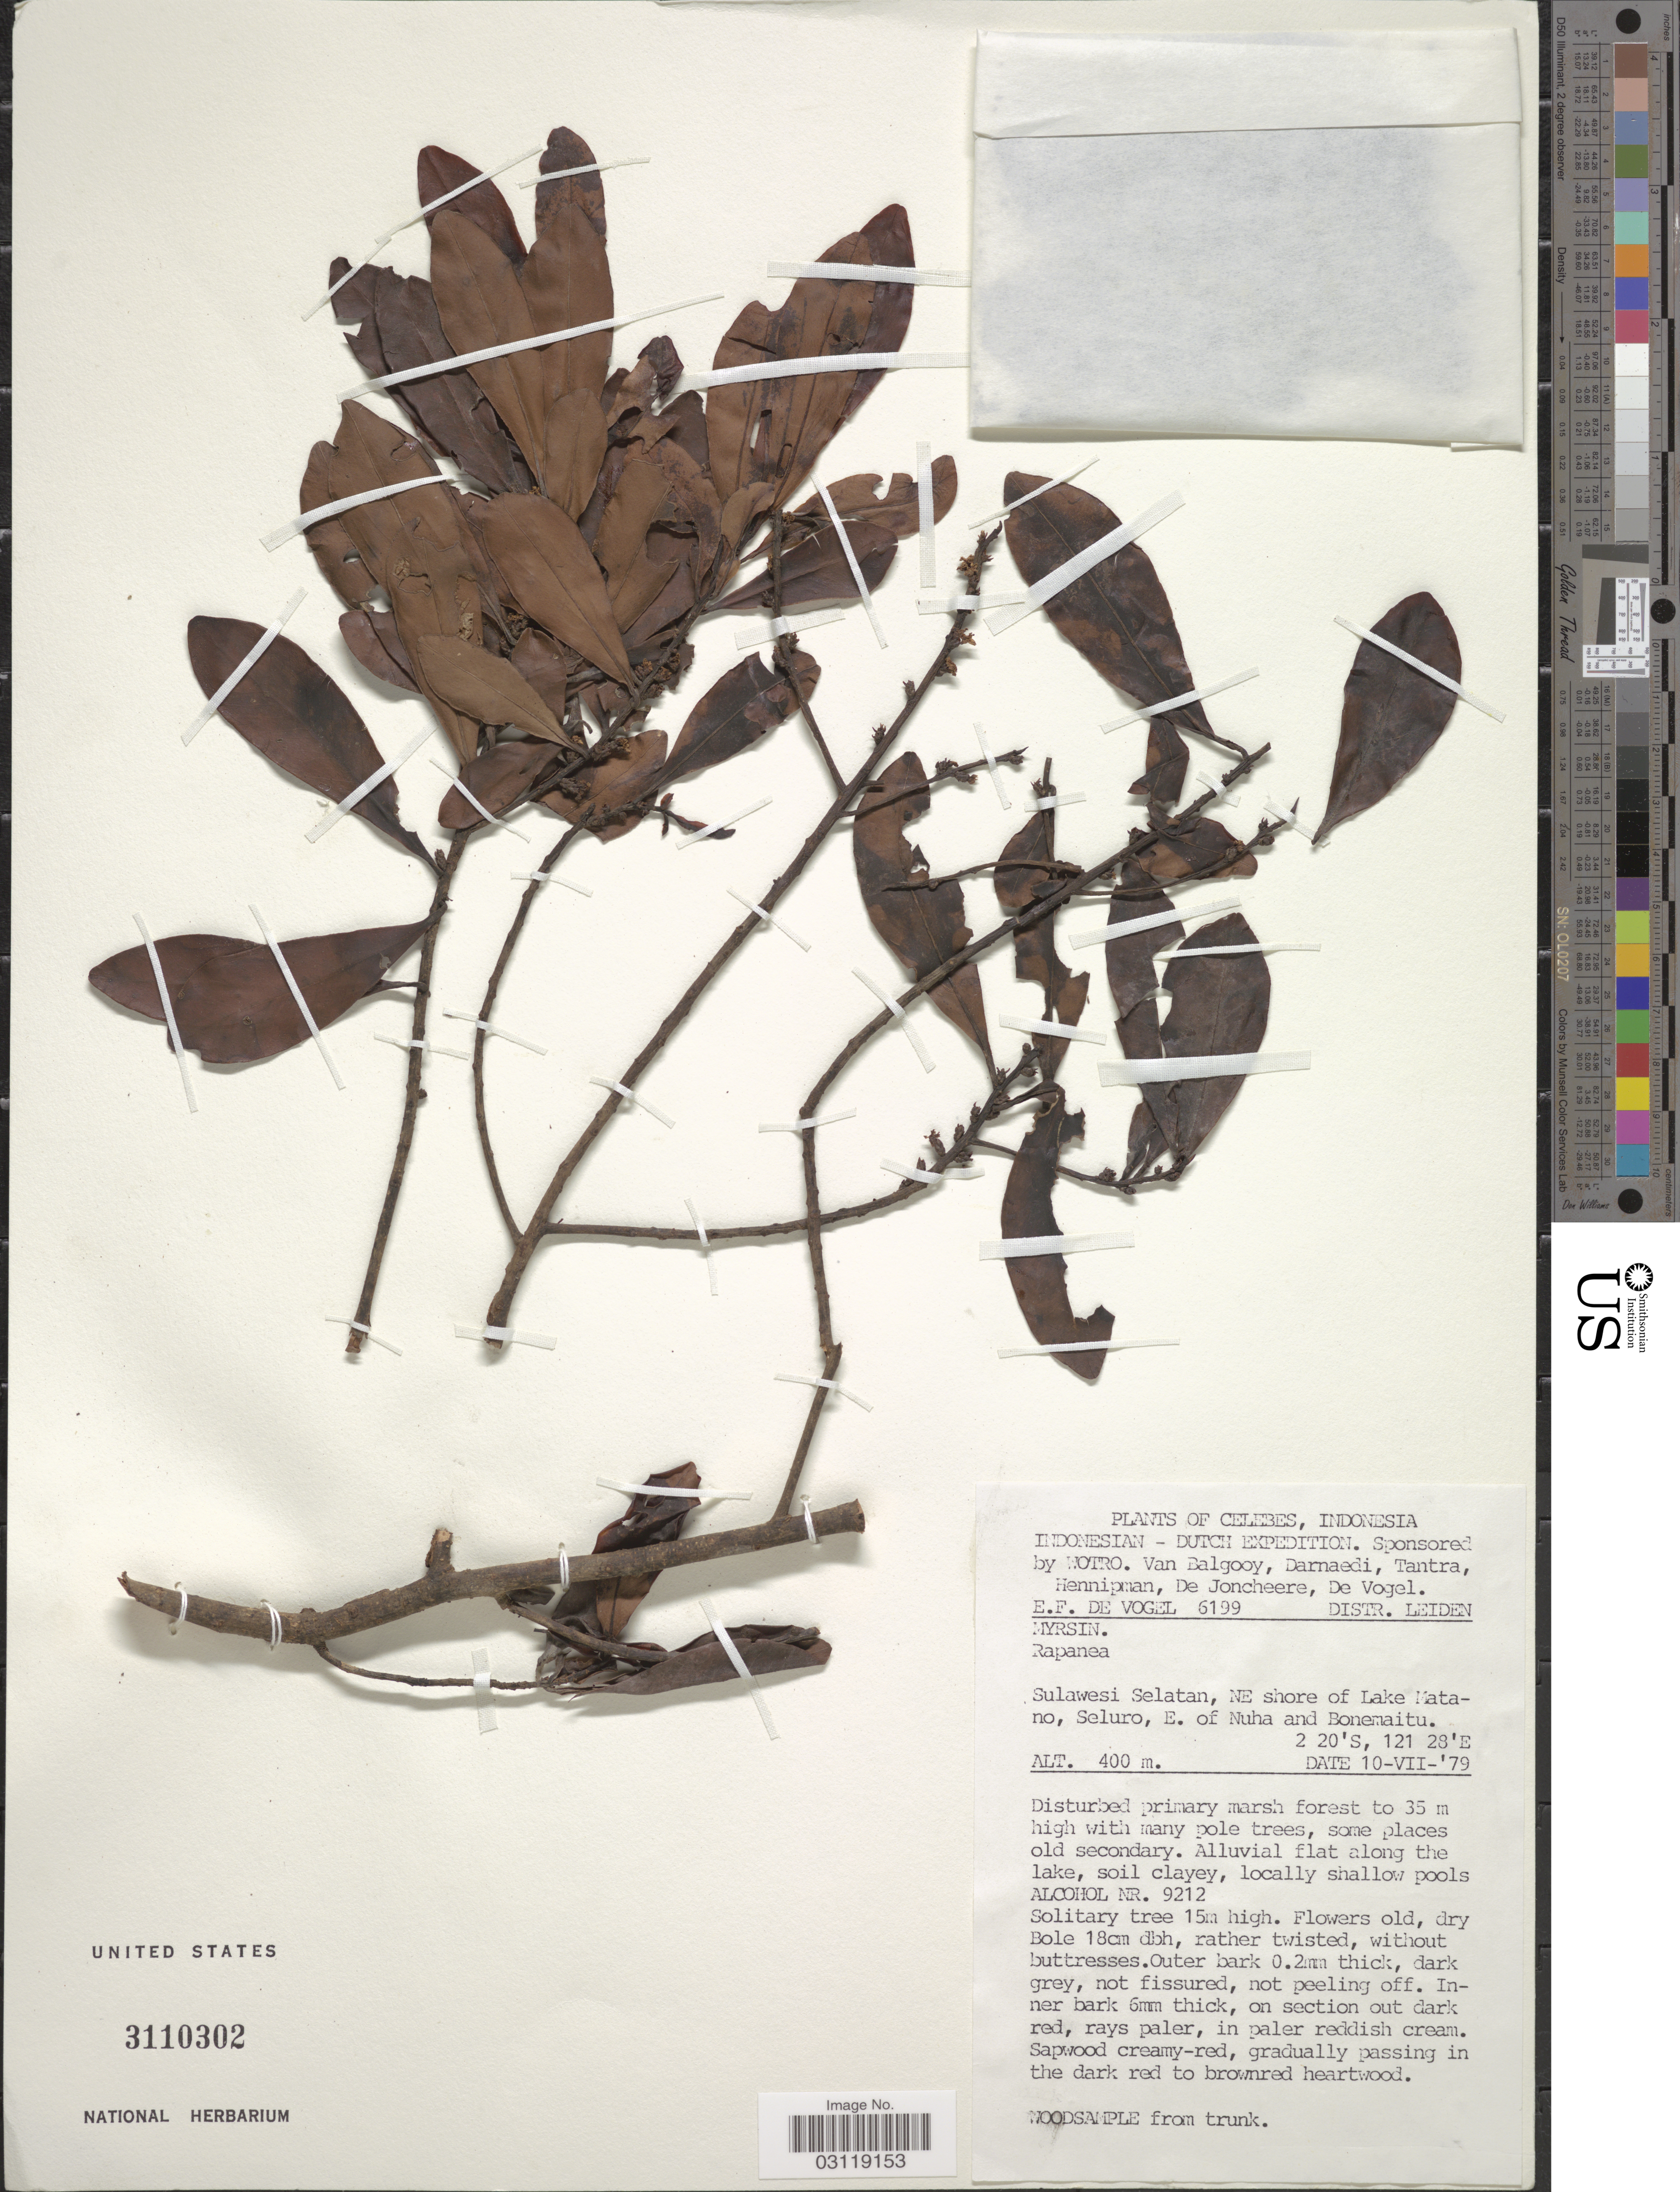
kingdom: Plantae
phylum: Tracheophyta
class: Magnoliopsida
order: Ericales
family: Primulaceae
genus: Rapanea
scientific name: Rapanea sp.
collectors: E. F. de Vogel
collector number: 6199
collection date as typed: Transcribed d/m/y: 10/7/79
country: Indonesia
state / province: Sulawesi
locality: Celebes. Selatan, NE shore of Lake Matano, Seluro, E. of Nuha and Bonemaitu.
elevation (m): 400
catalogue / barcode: US 3110302